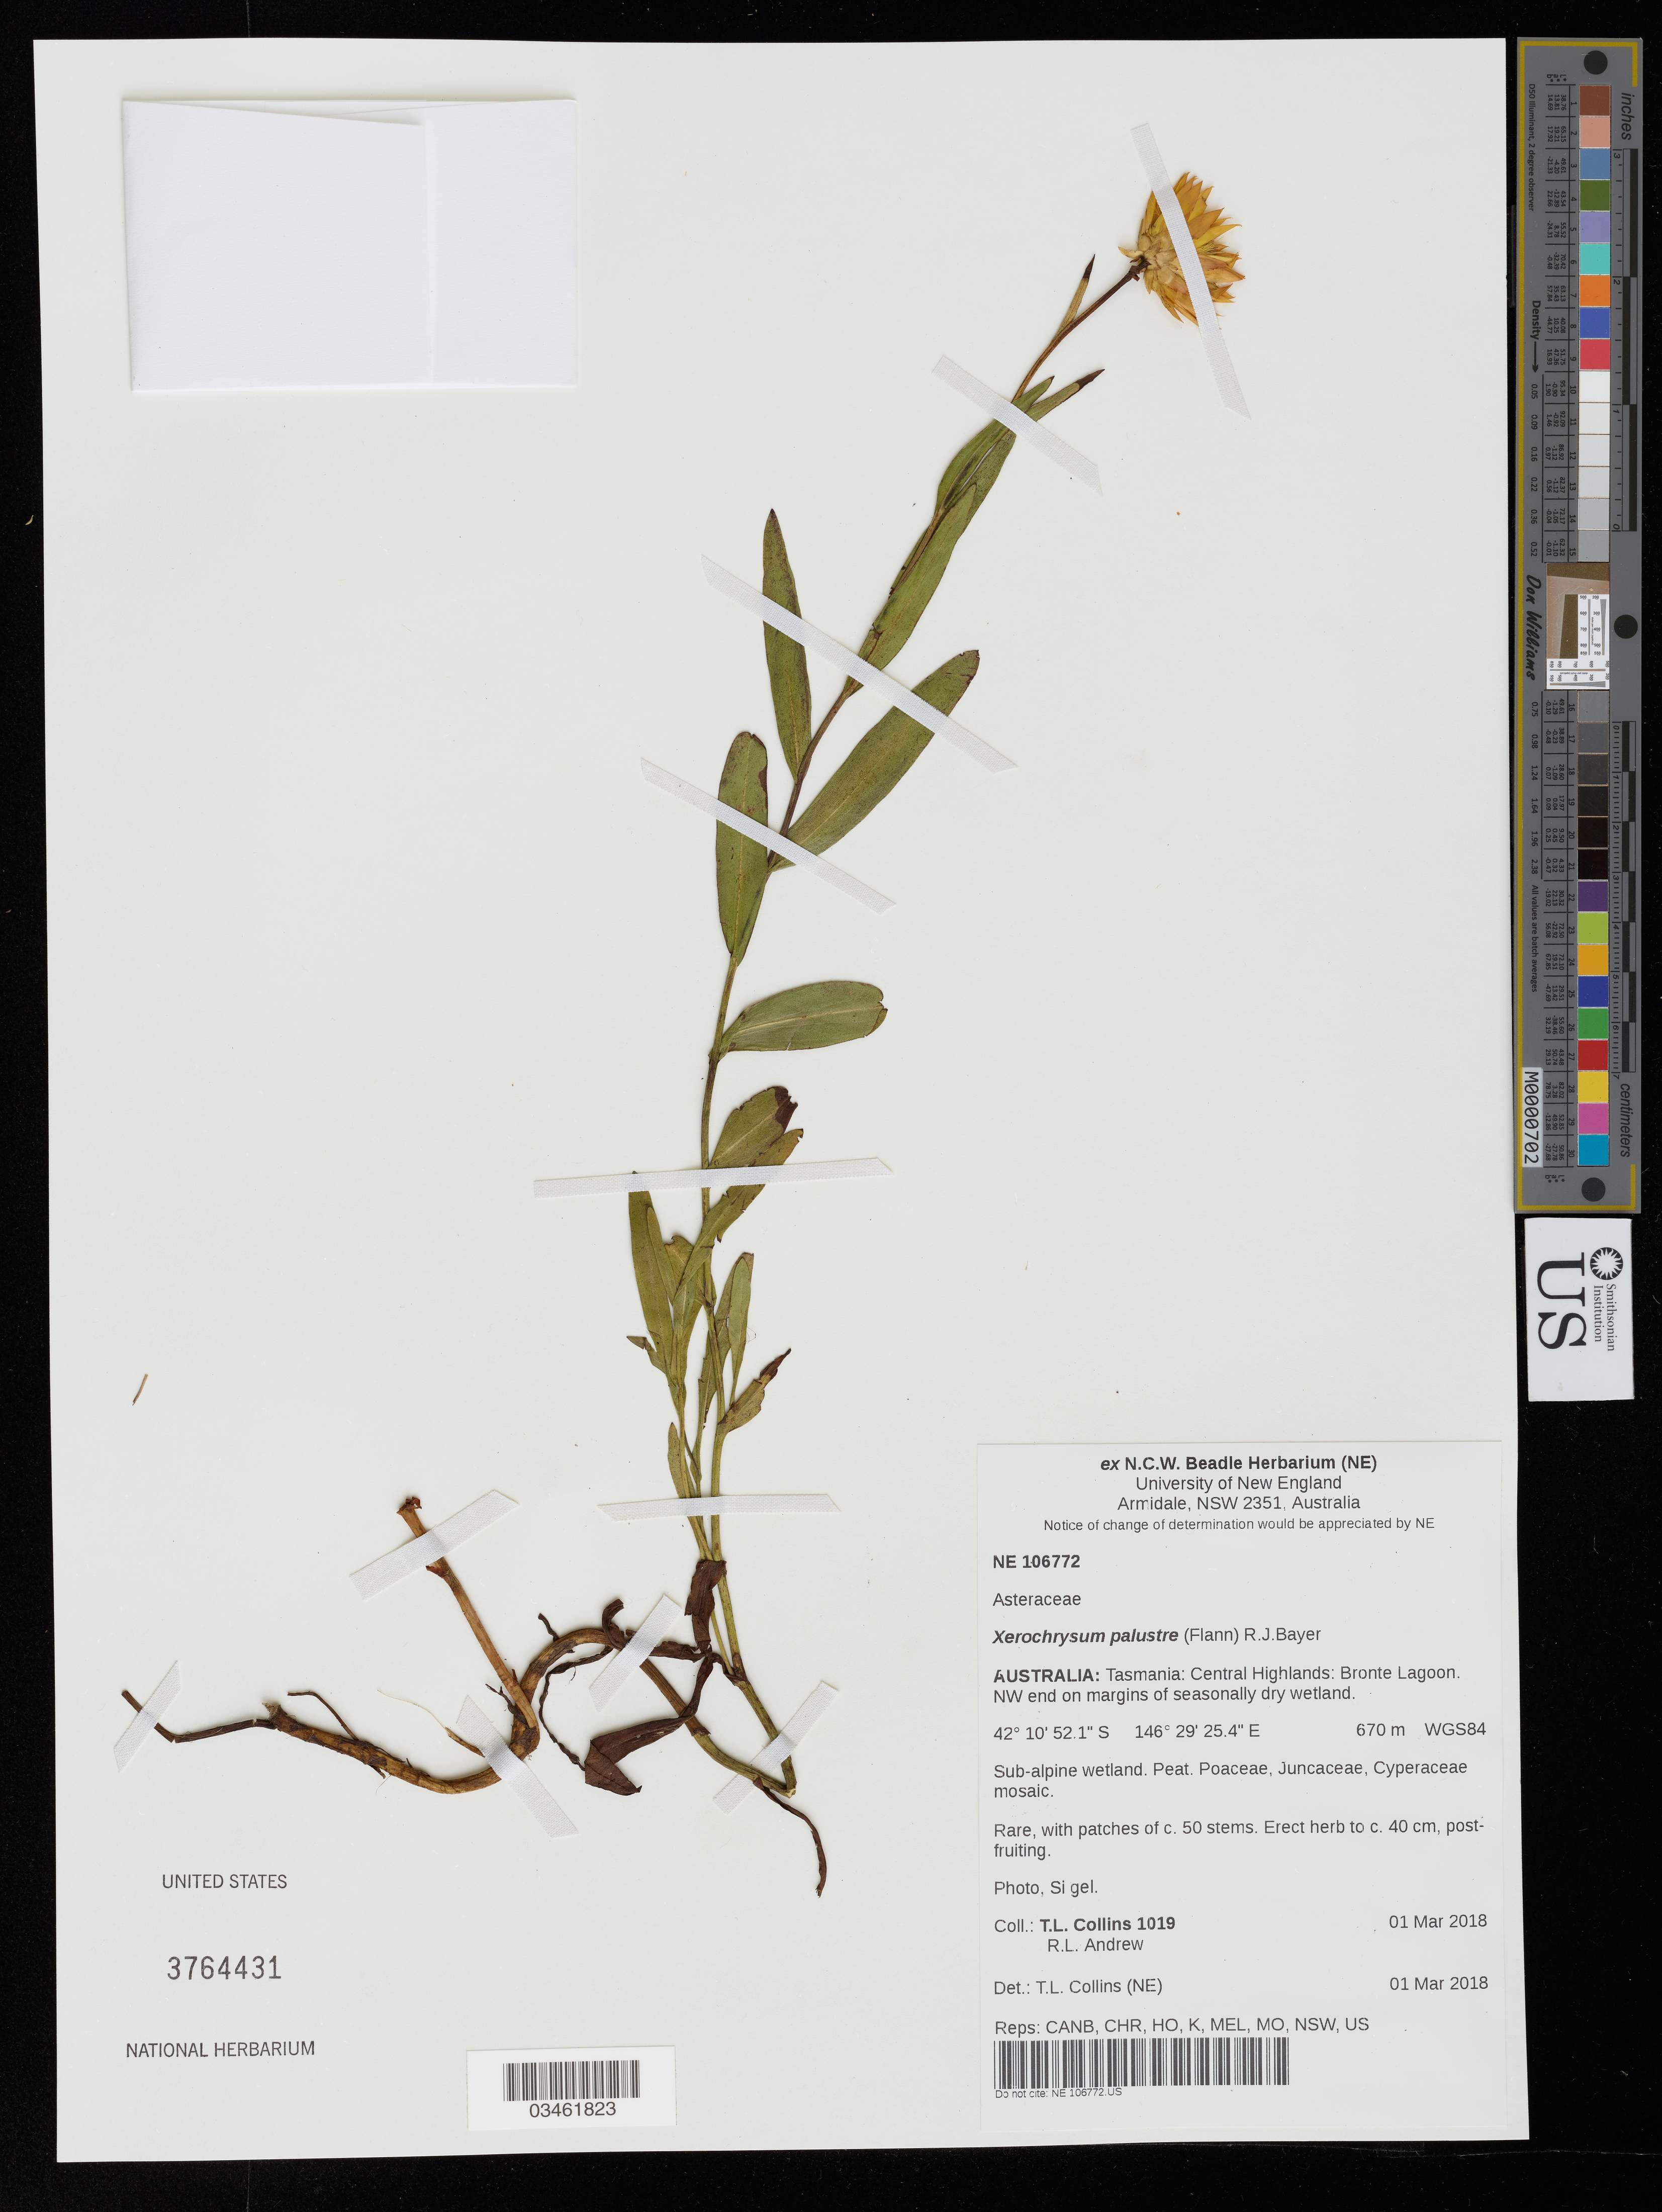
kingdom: Plantae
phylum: Tracheophyta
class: Magnoliopsida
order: Asterales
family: Asteraceae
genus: Xerochrysum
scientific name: Xerochrysum palustre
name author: (Flann)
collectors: T. Collins & R. Andrew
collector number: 1019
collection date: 2018-03-01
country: Australia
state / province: Tasmania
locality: Central Highlands: Bronte Lagoon. NW end on margins of seasonally dry wetland.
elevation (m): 670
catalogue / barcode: US 3764431